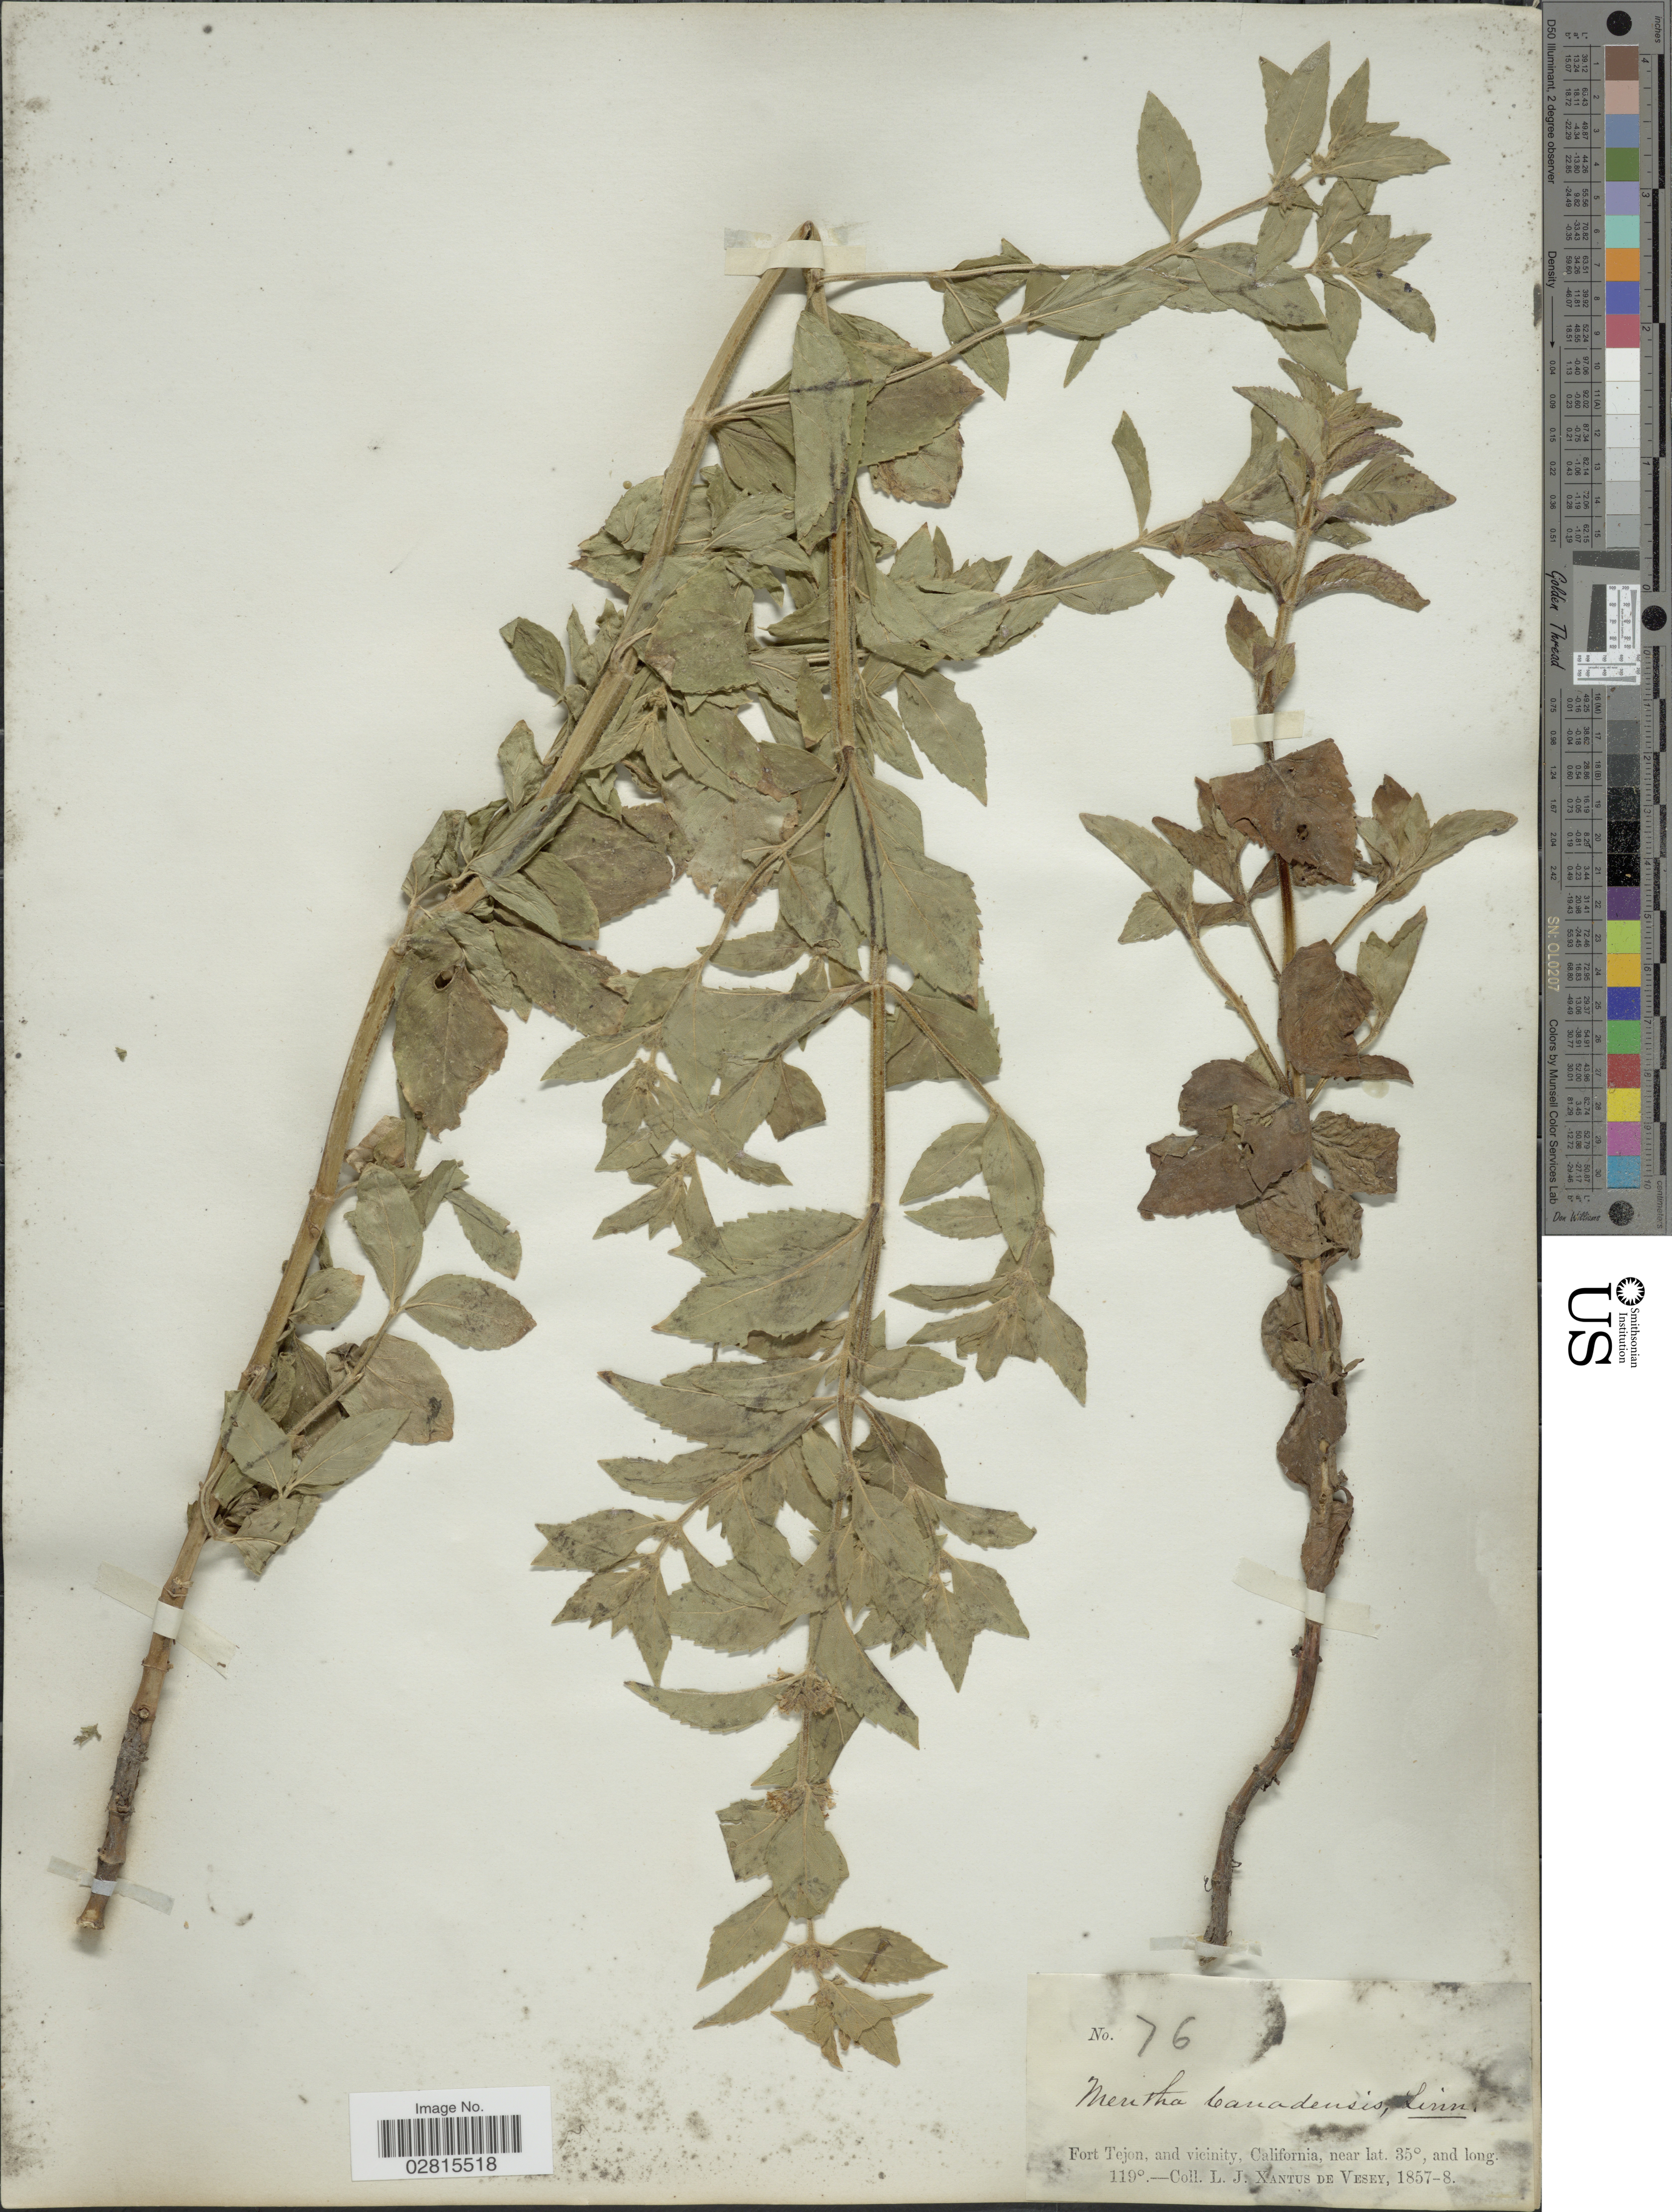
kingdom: Plantae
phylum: Tracheophyta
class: Magnoliopsida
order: Lamiales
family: Lamiaceae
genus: Mentha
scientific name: Mentha canadensis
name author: L.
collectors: L. Xantus de Vesey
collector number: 76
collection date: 1857/1858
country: United States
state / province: California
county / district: Kern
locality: Fort Tejon, and vicinity.